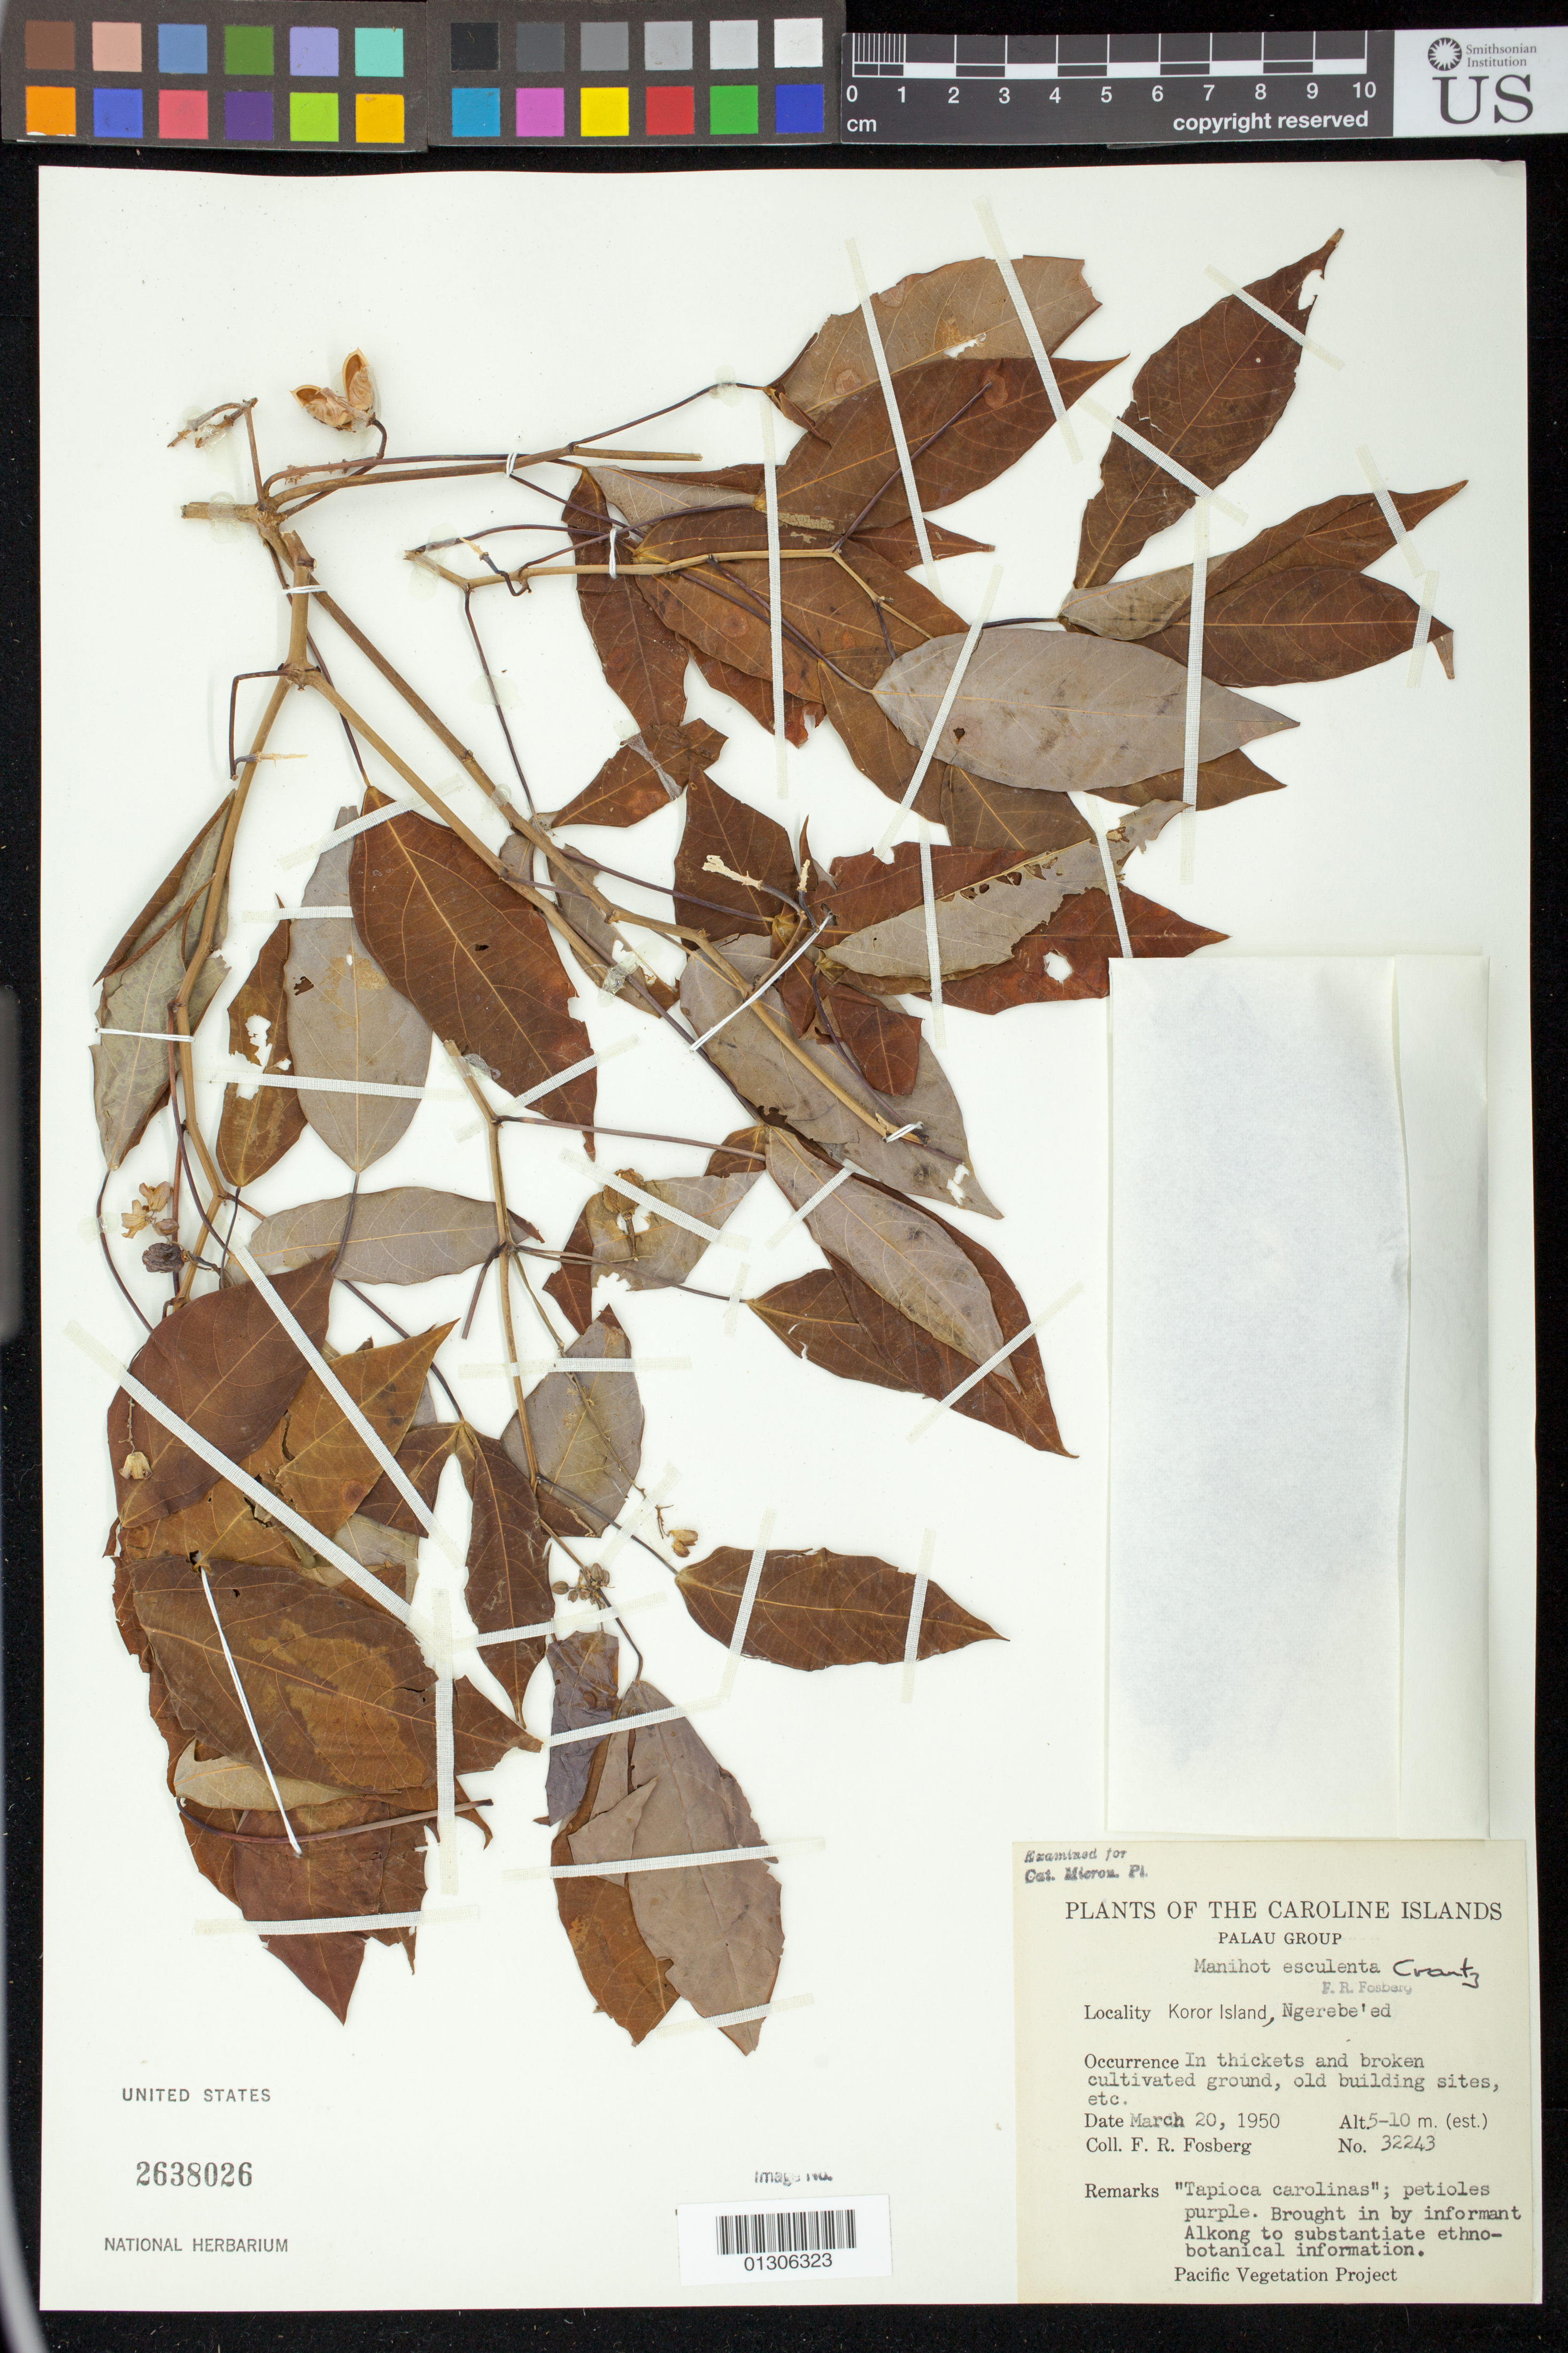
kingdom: Plantae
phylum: Tracheophyta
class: Magnoliopsida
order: Malpighiales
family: Euphorbiaceae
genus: Manihot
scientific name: Manihot esculenta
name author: Crantz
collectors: F. R. Fosberg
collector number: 32243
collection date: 1950-03-20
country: Palau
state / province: Koror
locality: Koror Island, Ngerebe'ed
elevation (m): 5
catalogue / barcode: US 2638026